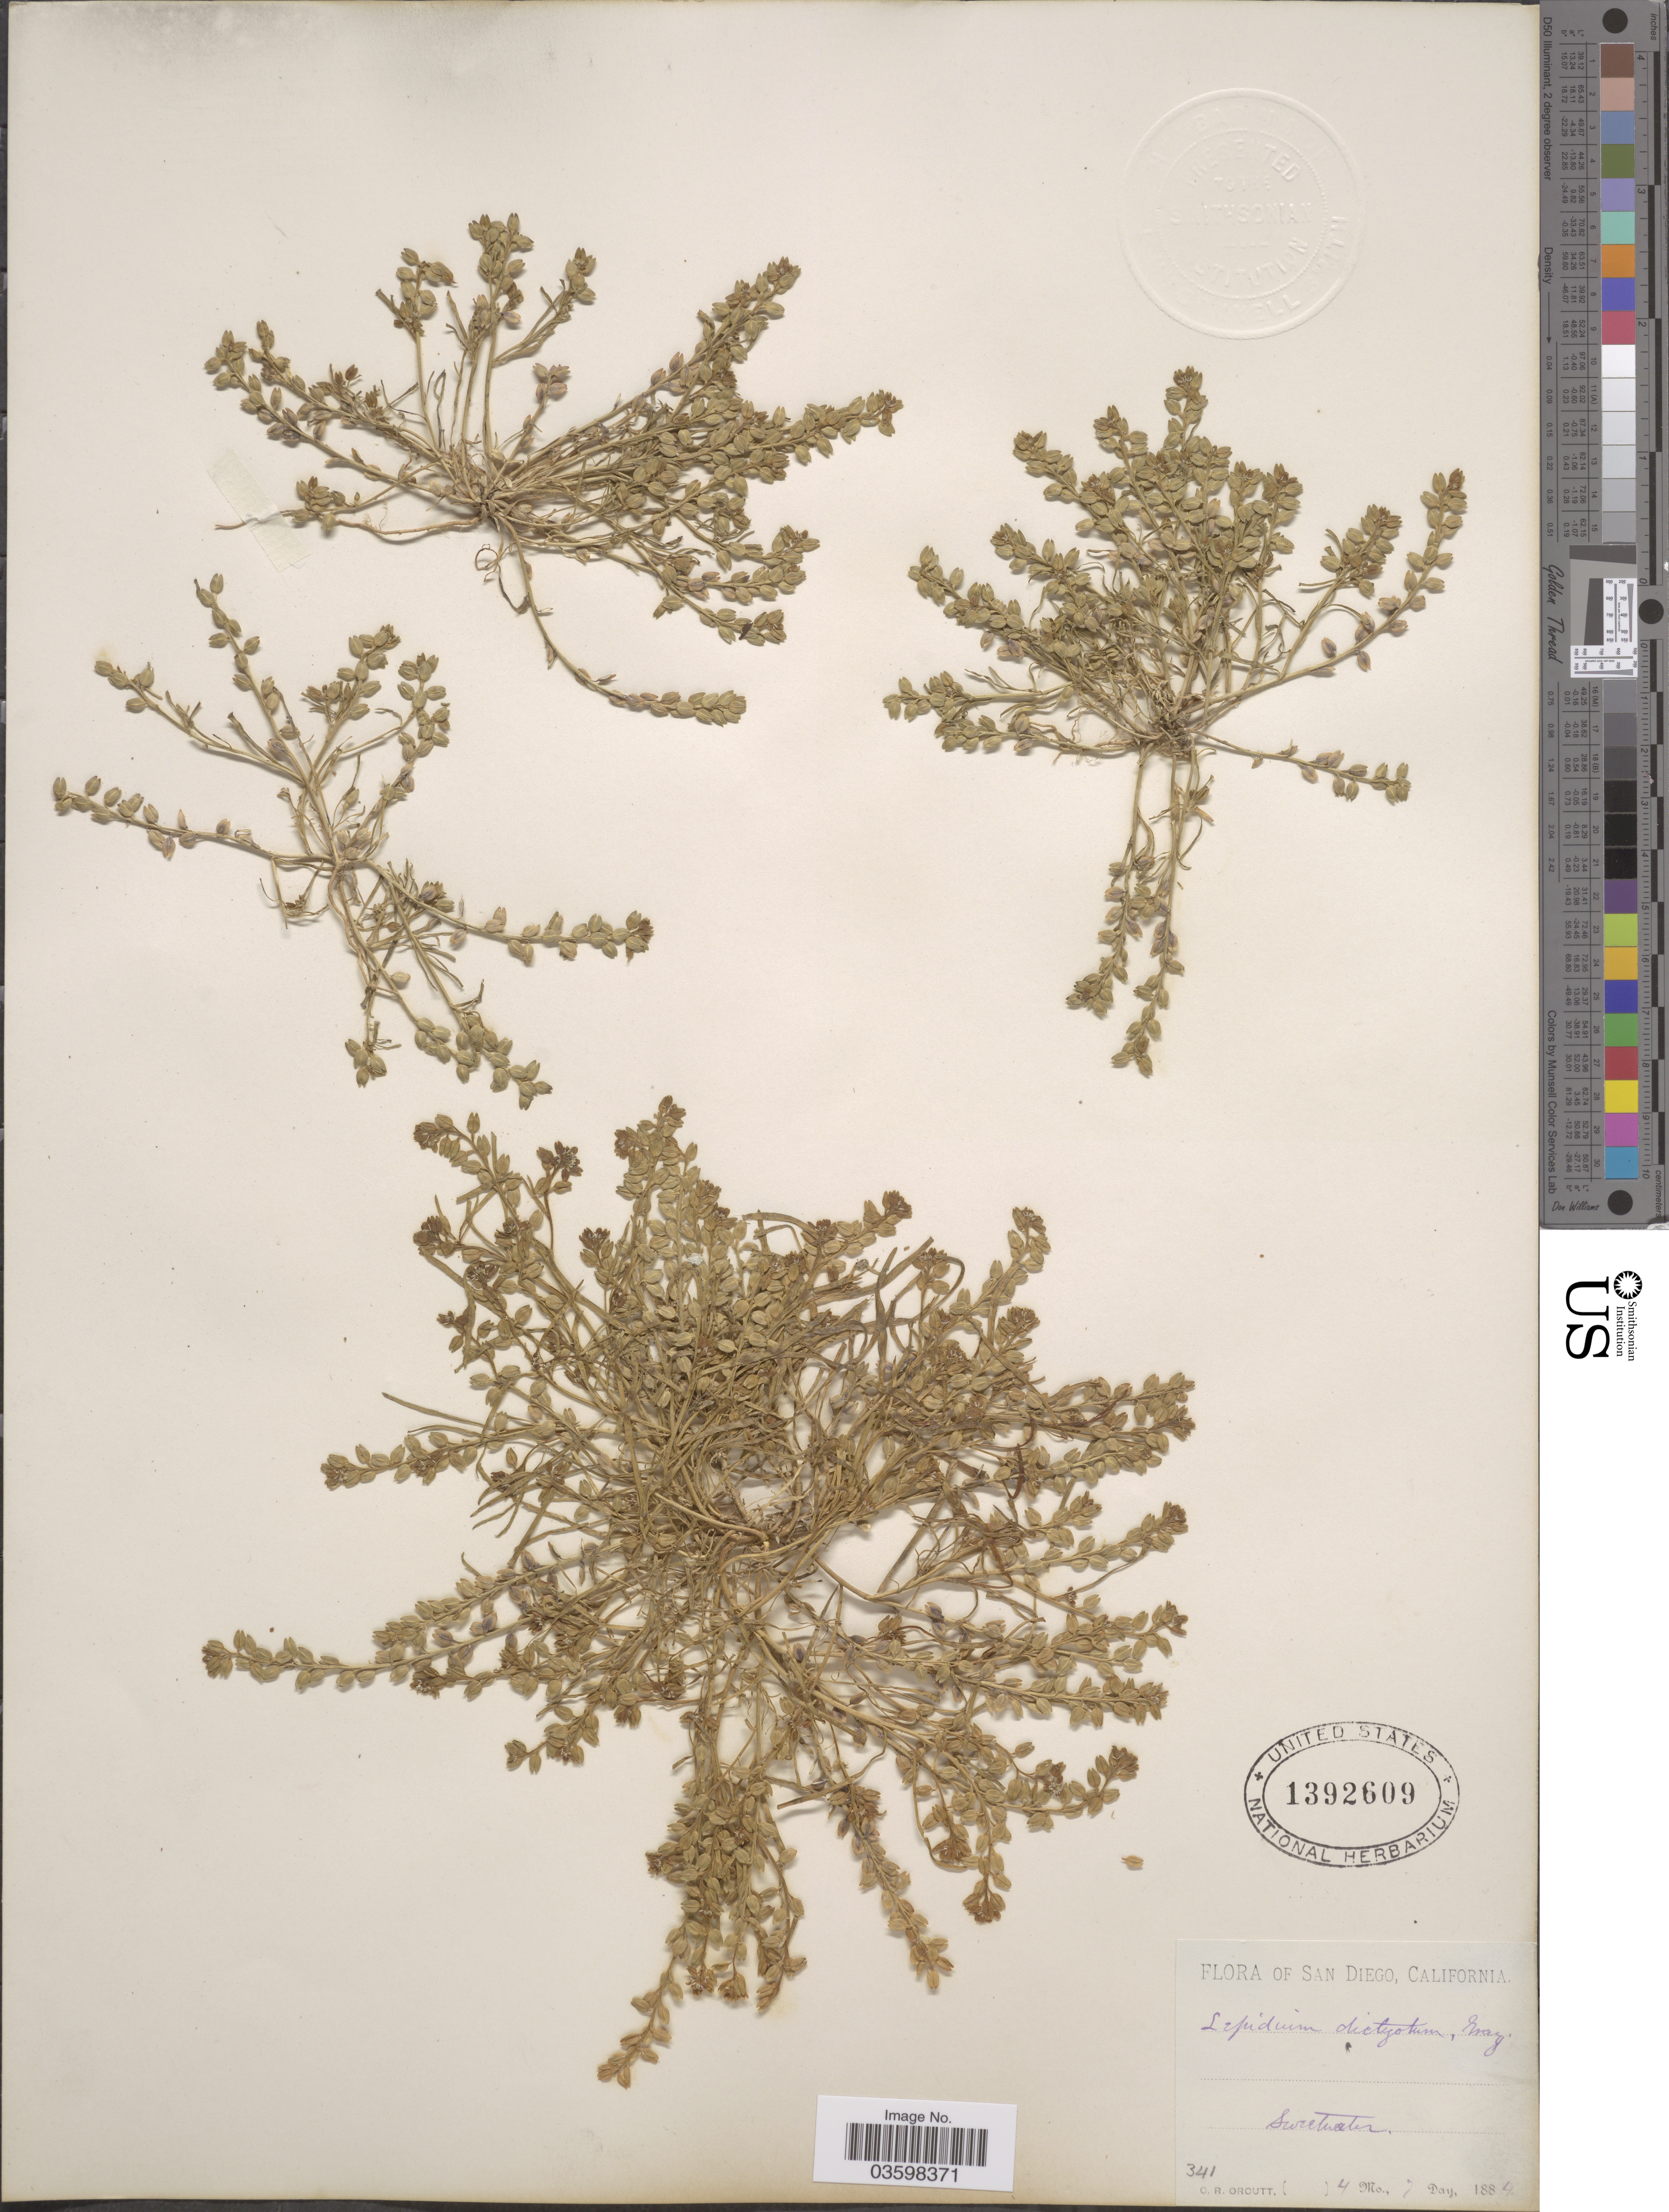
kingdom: Plantae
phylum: Tracheophyta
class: Magnoliopsida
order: Brassicales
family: Brassicaceae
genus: Lepidium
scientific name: Lepidium dictyotum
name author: A. Gray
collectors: C. R. Orcutt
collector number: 341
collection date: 1884-04-07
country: United States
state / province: California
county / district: San Diego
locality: San Diego. Sweetwater.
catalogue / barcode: US 1392609